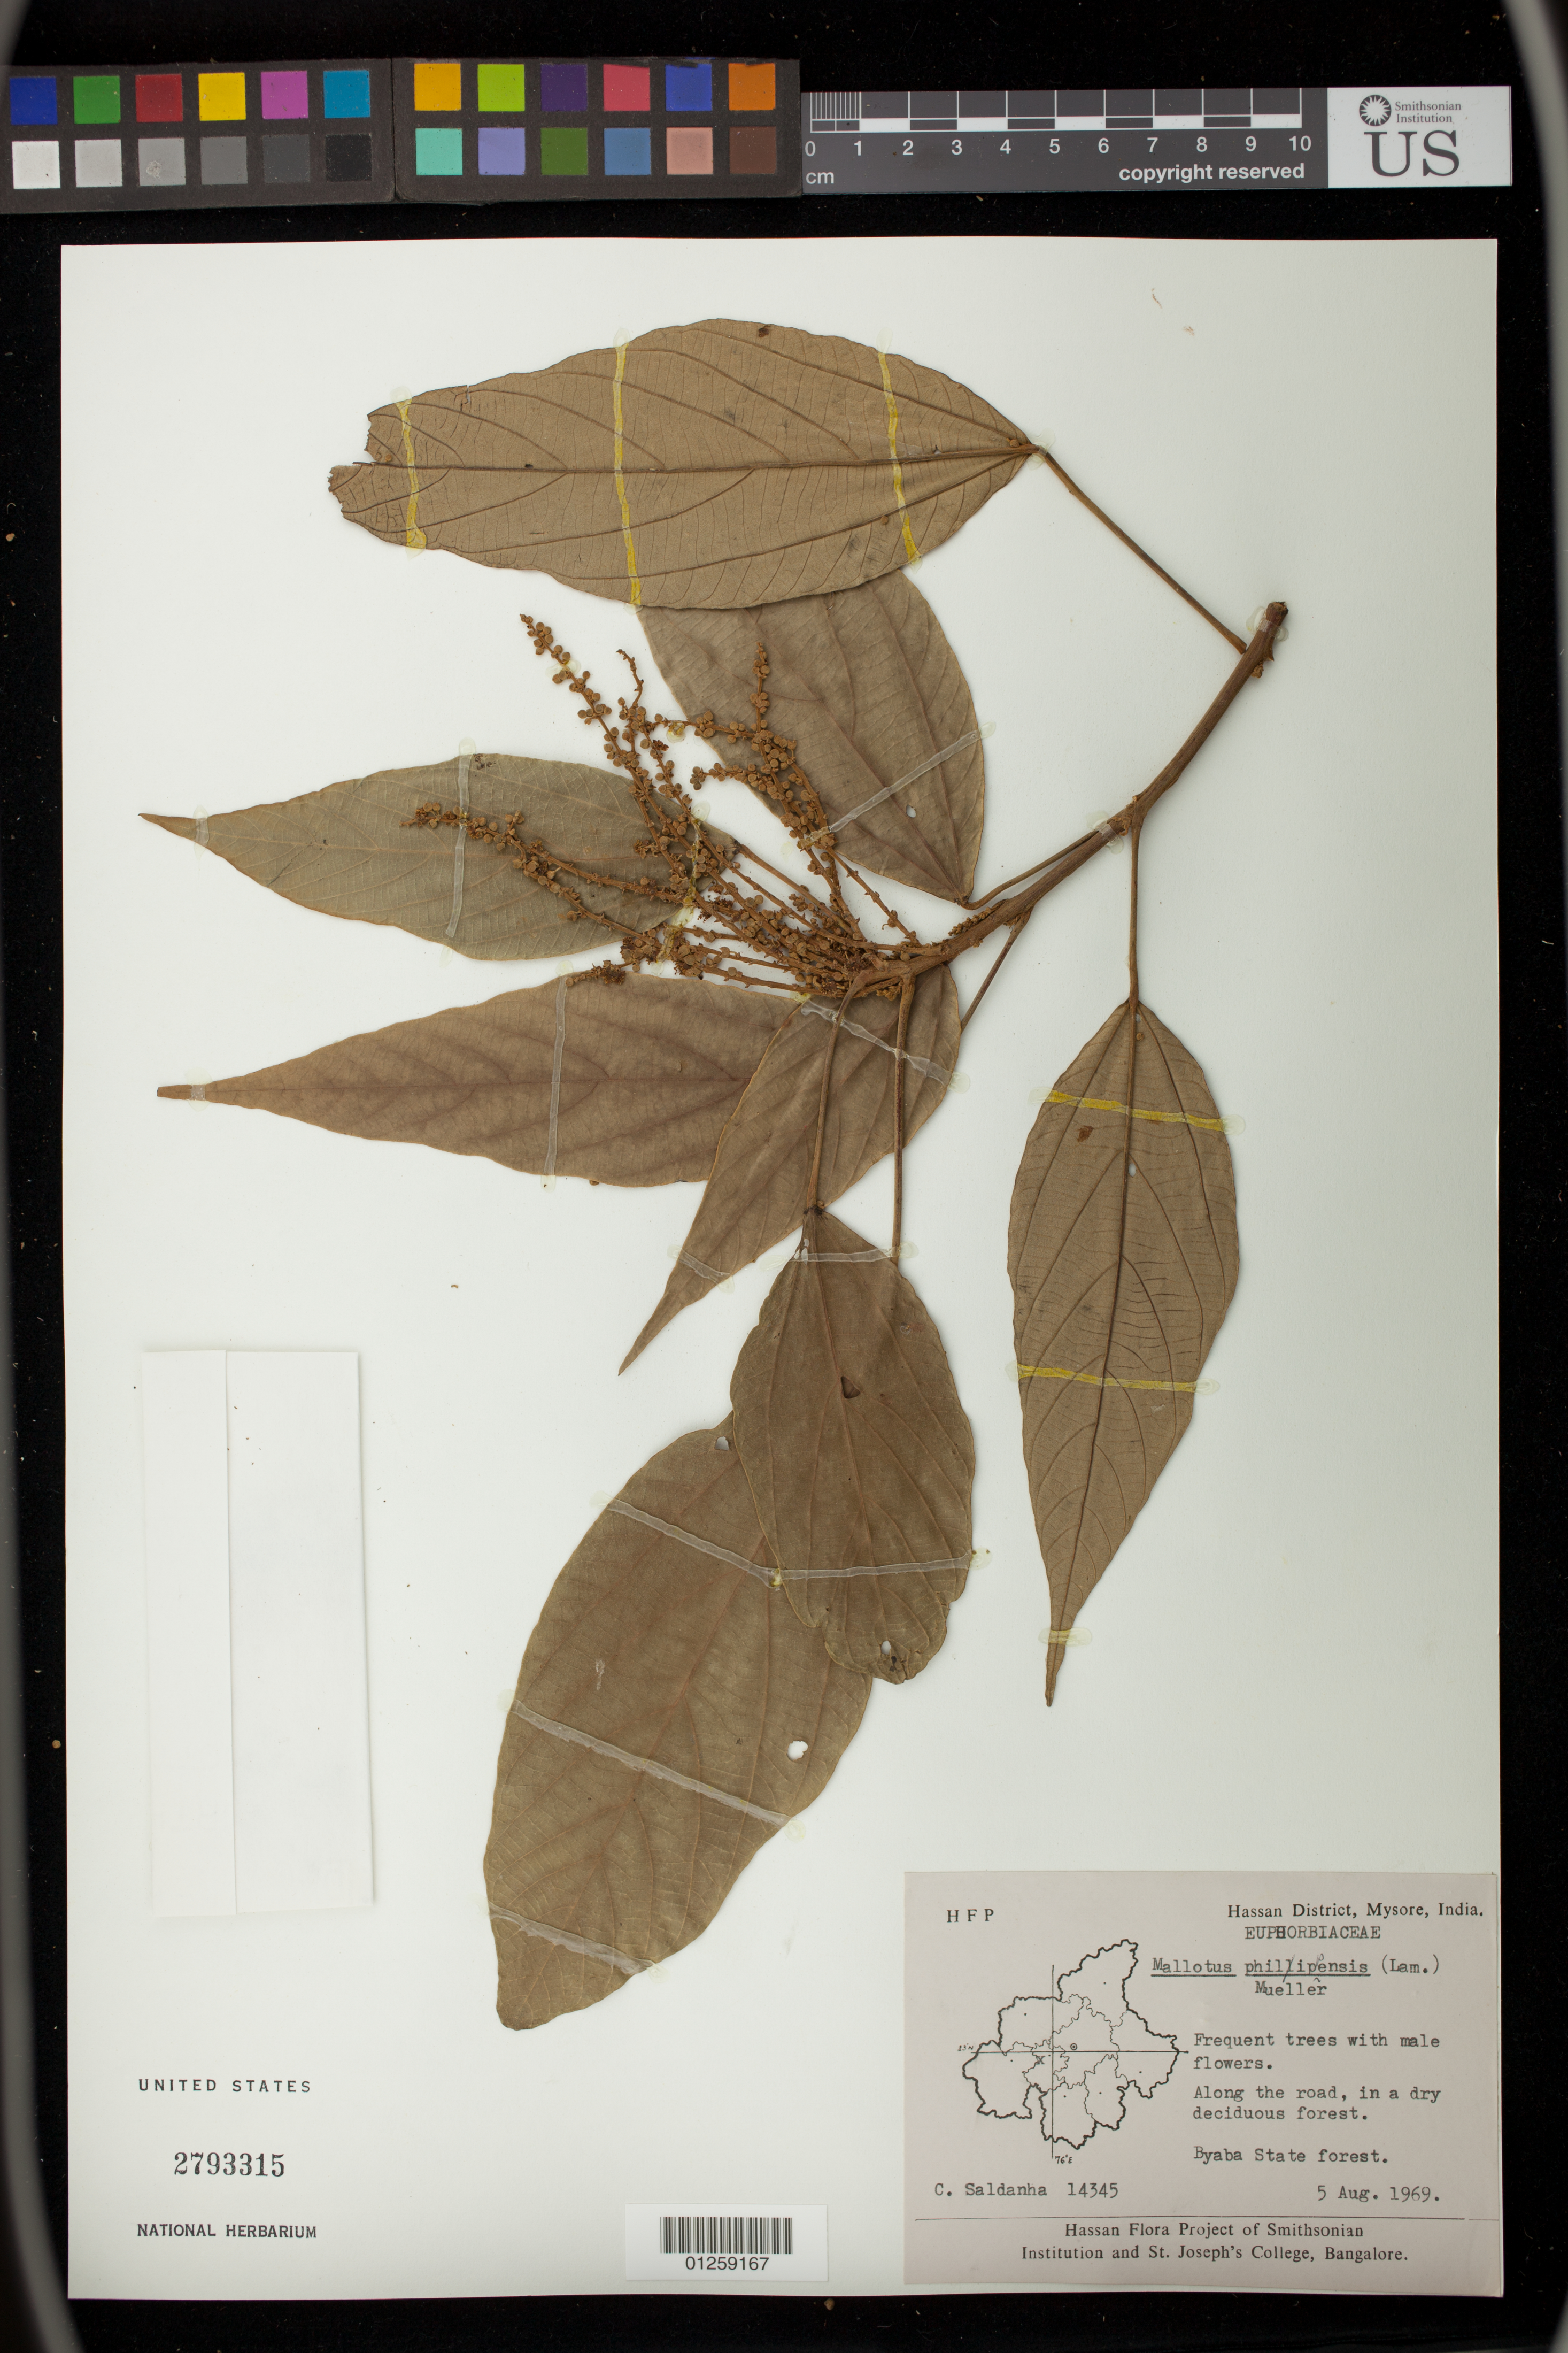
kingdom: Plantae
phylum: Tracheophyta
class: Magnoliopsida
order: Malpighiales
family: Euphorbiaceae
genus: Mallotus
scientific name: Mallotus philippensis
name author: (Lam.) Müll. Arg.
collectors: C. J. Saldanha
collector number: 14345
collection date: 1969-08-05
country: India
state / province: Karnataka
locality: Byaba State Forest, Hassan District, Mysore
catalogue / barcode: US 2793315